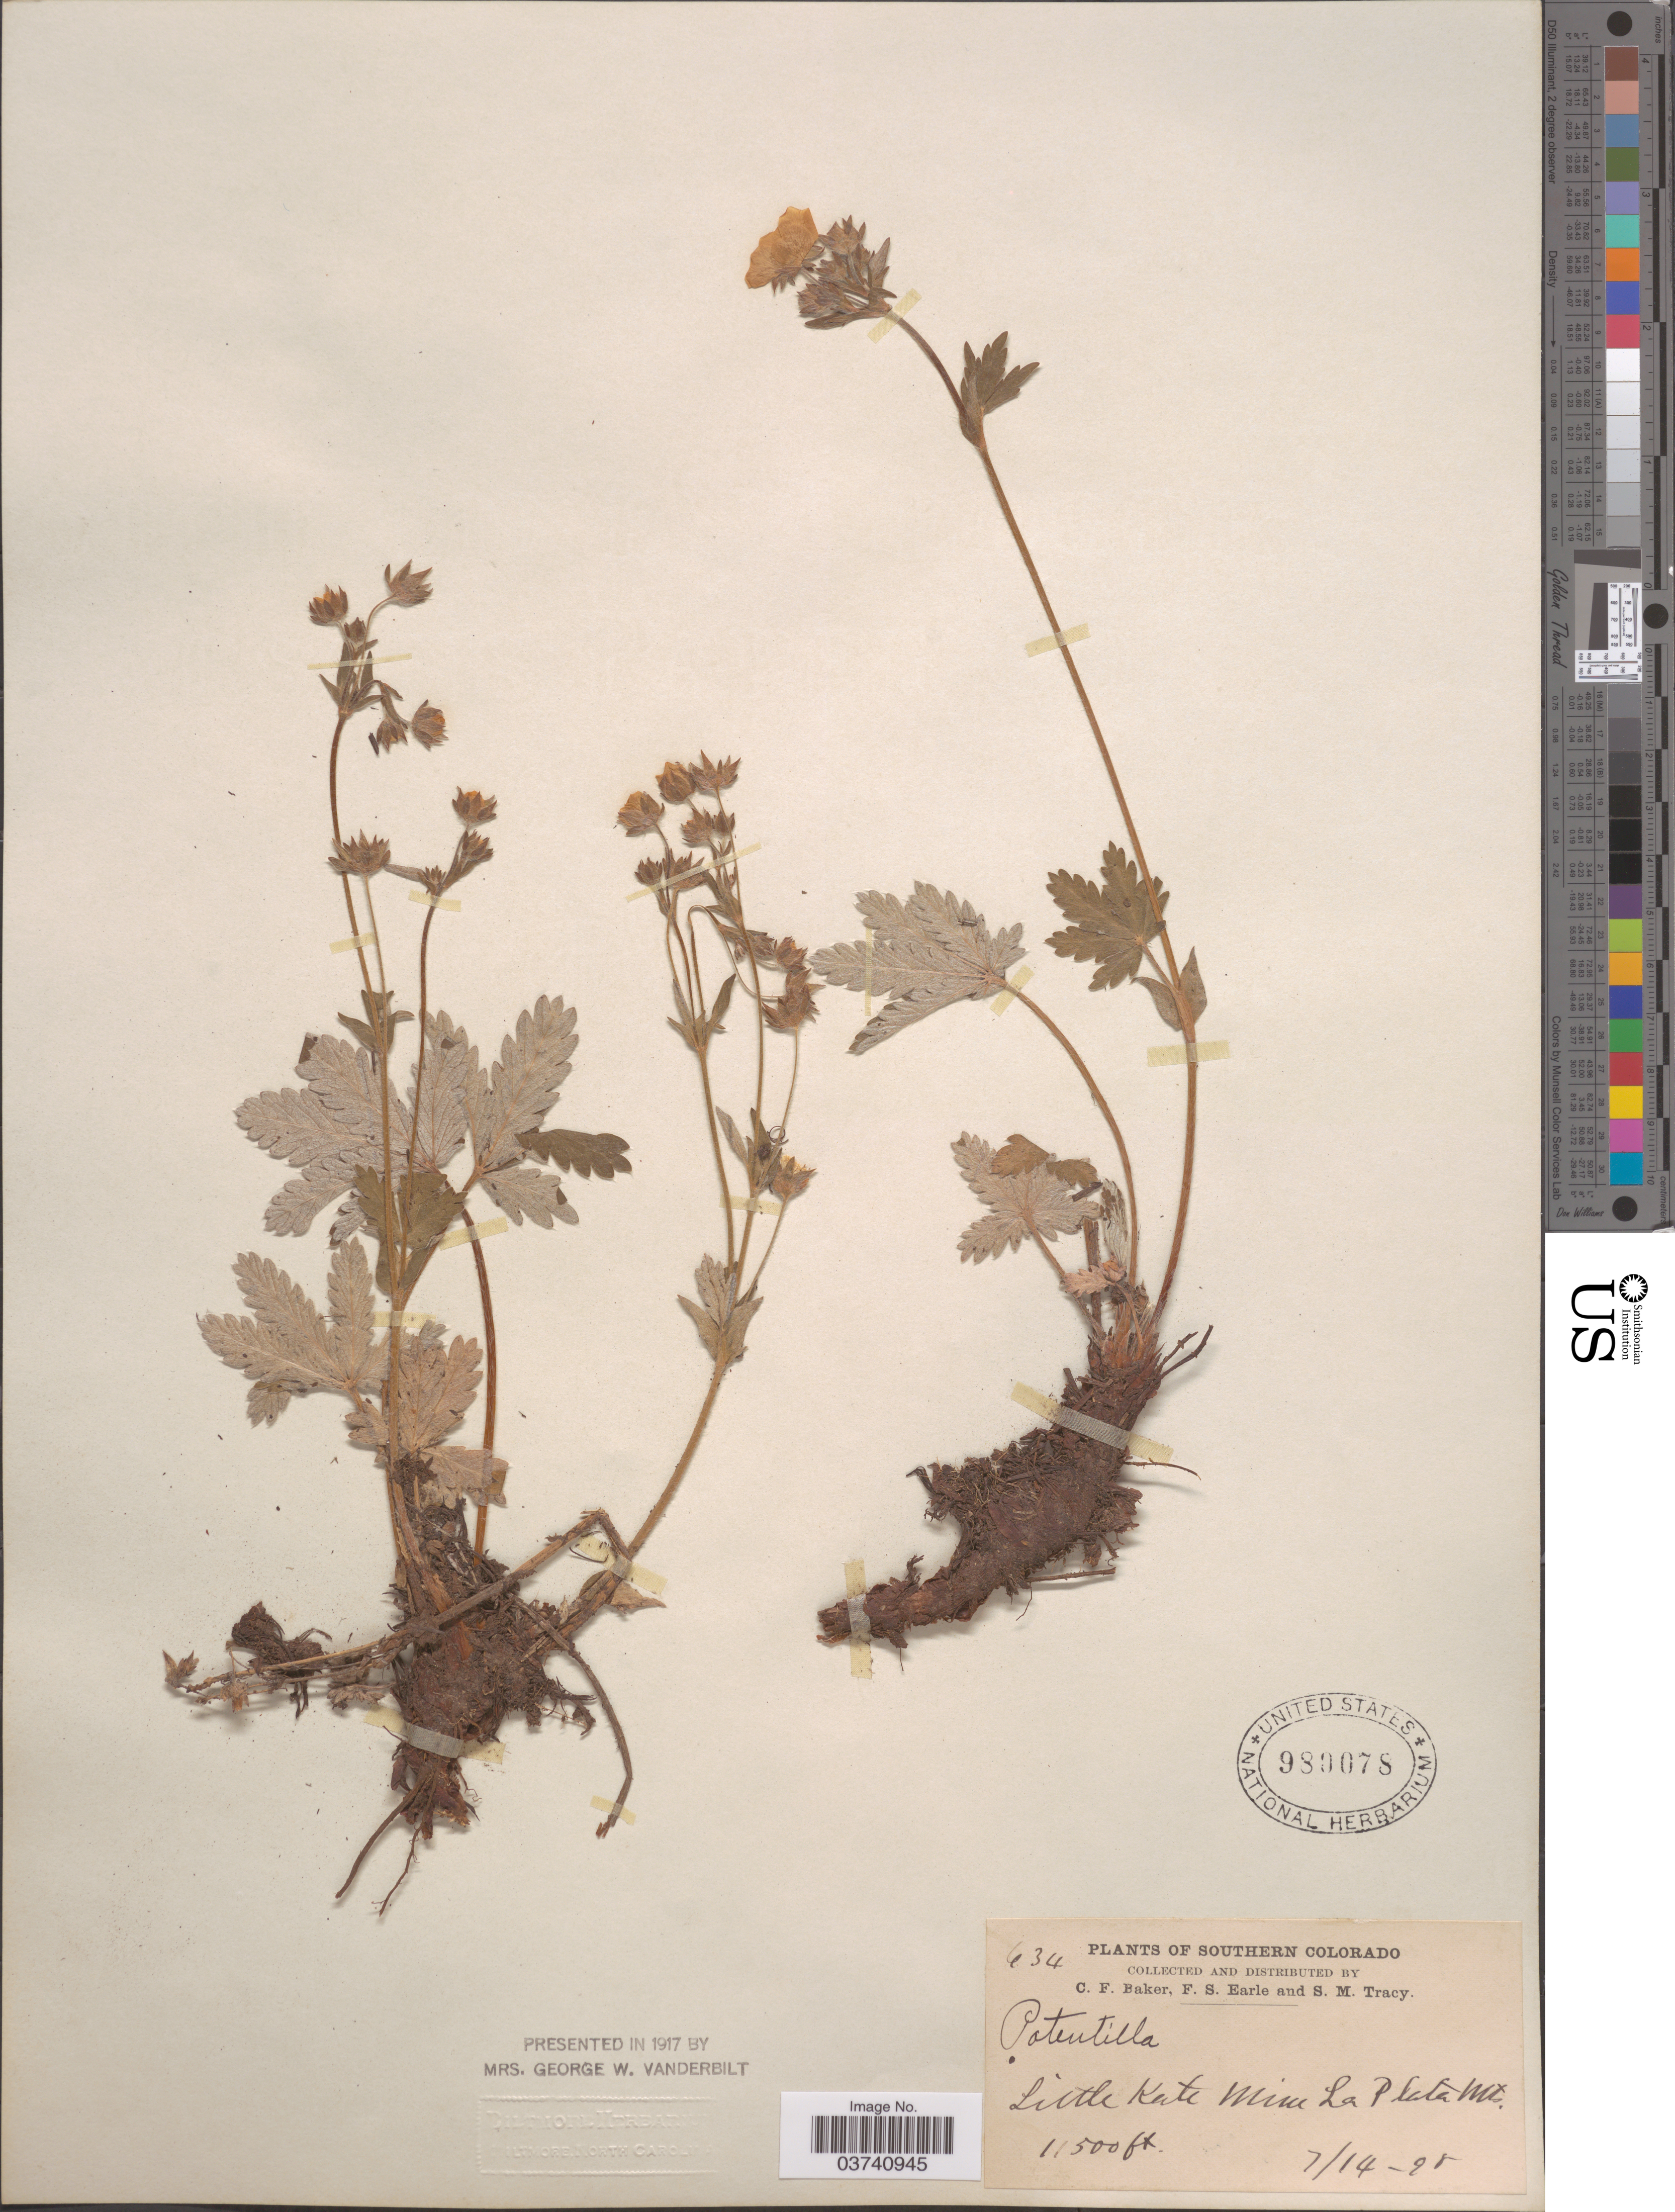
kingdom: Plantae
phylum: Tracheophyta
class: Magnoliopsida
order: Rosales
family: Rosaceae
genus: Potentilla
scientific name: Potentilla pulcherrima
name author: Lehm.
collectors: C. F. Baker, F. S. Earle & S. M. Tracy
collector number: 634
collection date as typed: Transcribed d/m/y: 14/7/98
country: United States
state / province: Colorado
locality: Southern Colorado. Little Kate Mine, La Plata Mts.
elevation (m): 3505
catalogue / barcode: US 980078